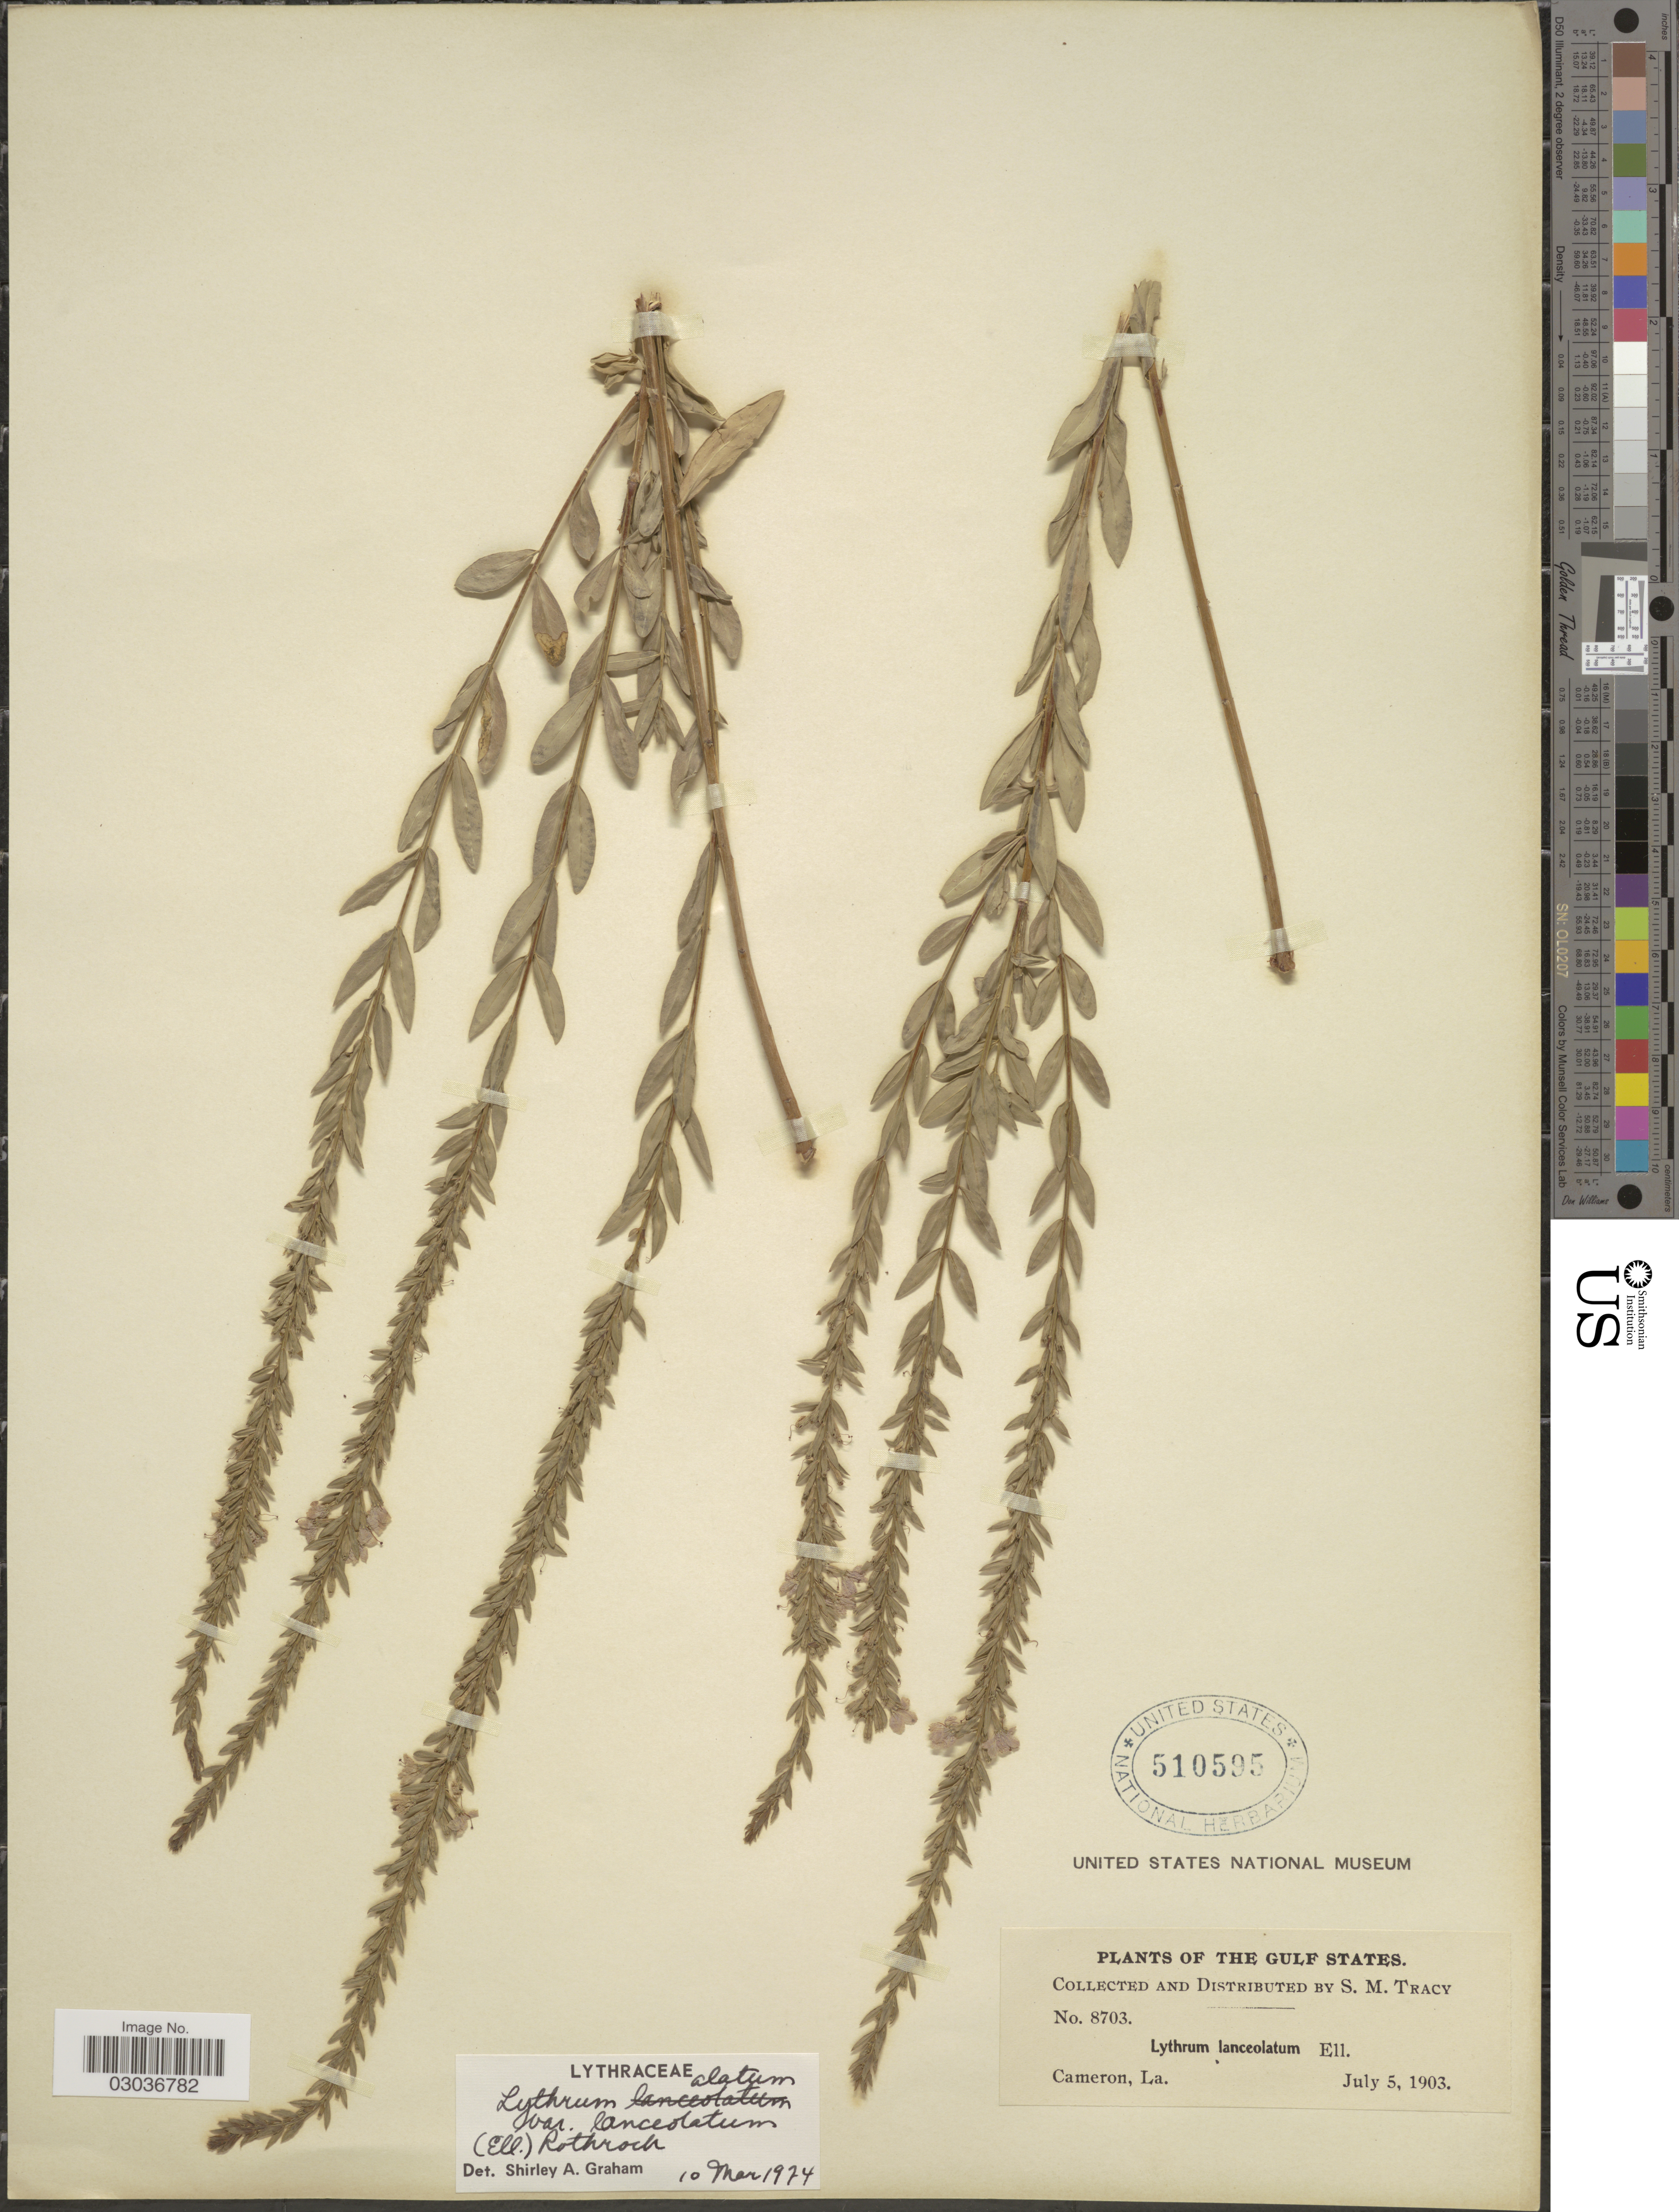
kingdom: Plantae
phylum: Tracheophyta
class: Magnoliopsida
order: Myrtales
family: Lythraceae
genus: Lythrum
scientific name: Lythrum alatum var. lanceolatum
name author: (Elliott) A. Gray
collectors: S. M. Tracy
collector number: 8703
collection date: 1903-07-05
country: United States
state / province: Louisiana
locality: The Gulf States. Cameron.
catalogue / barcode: US 510595